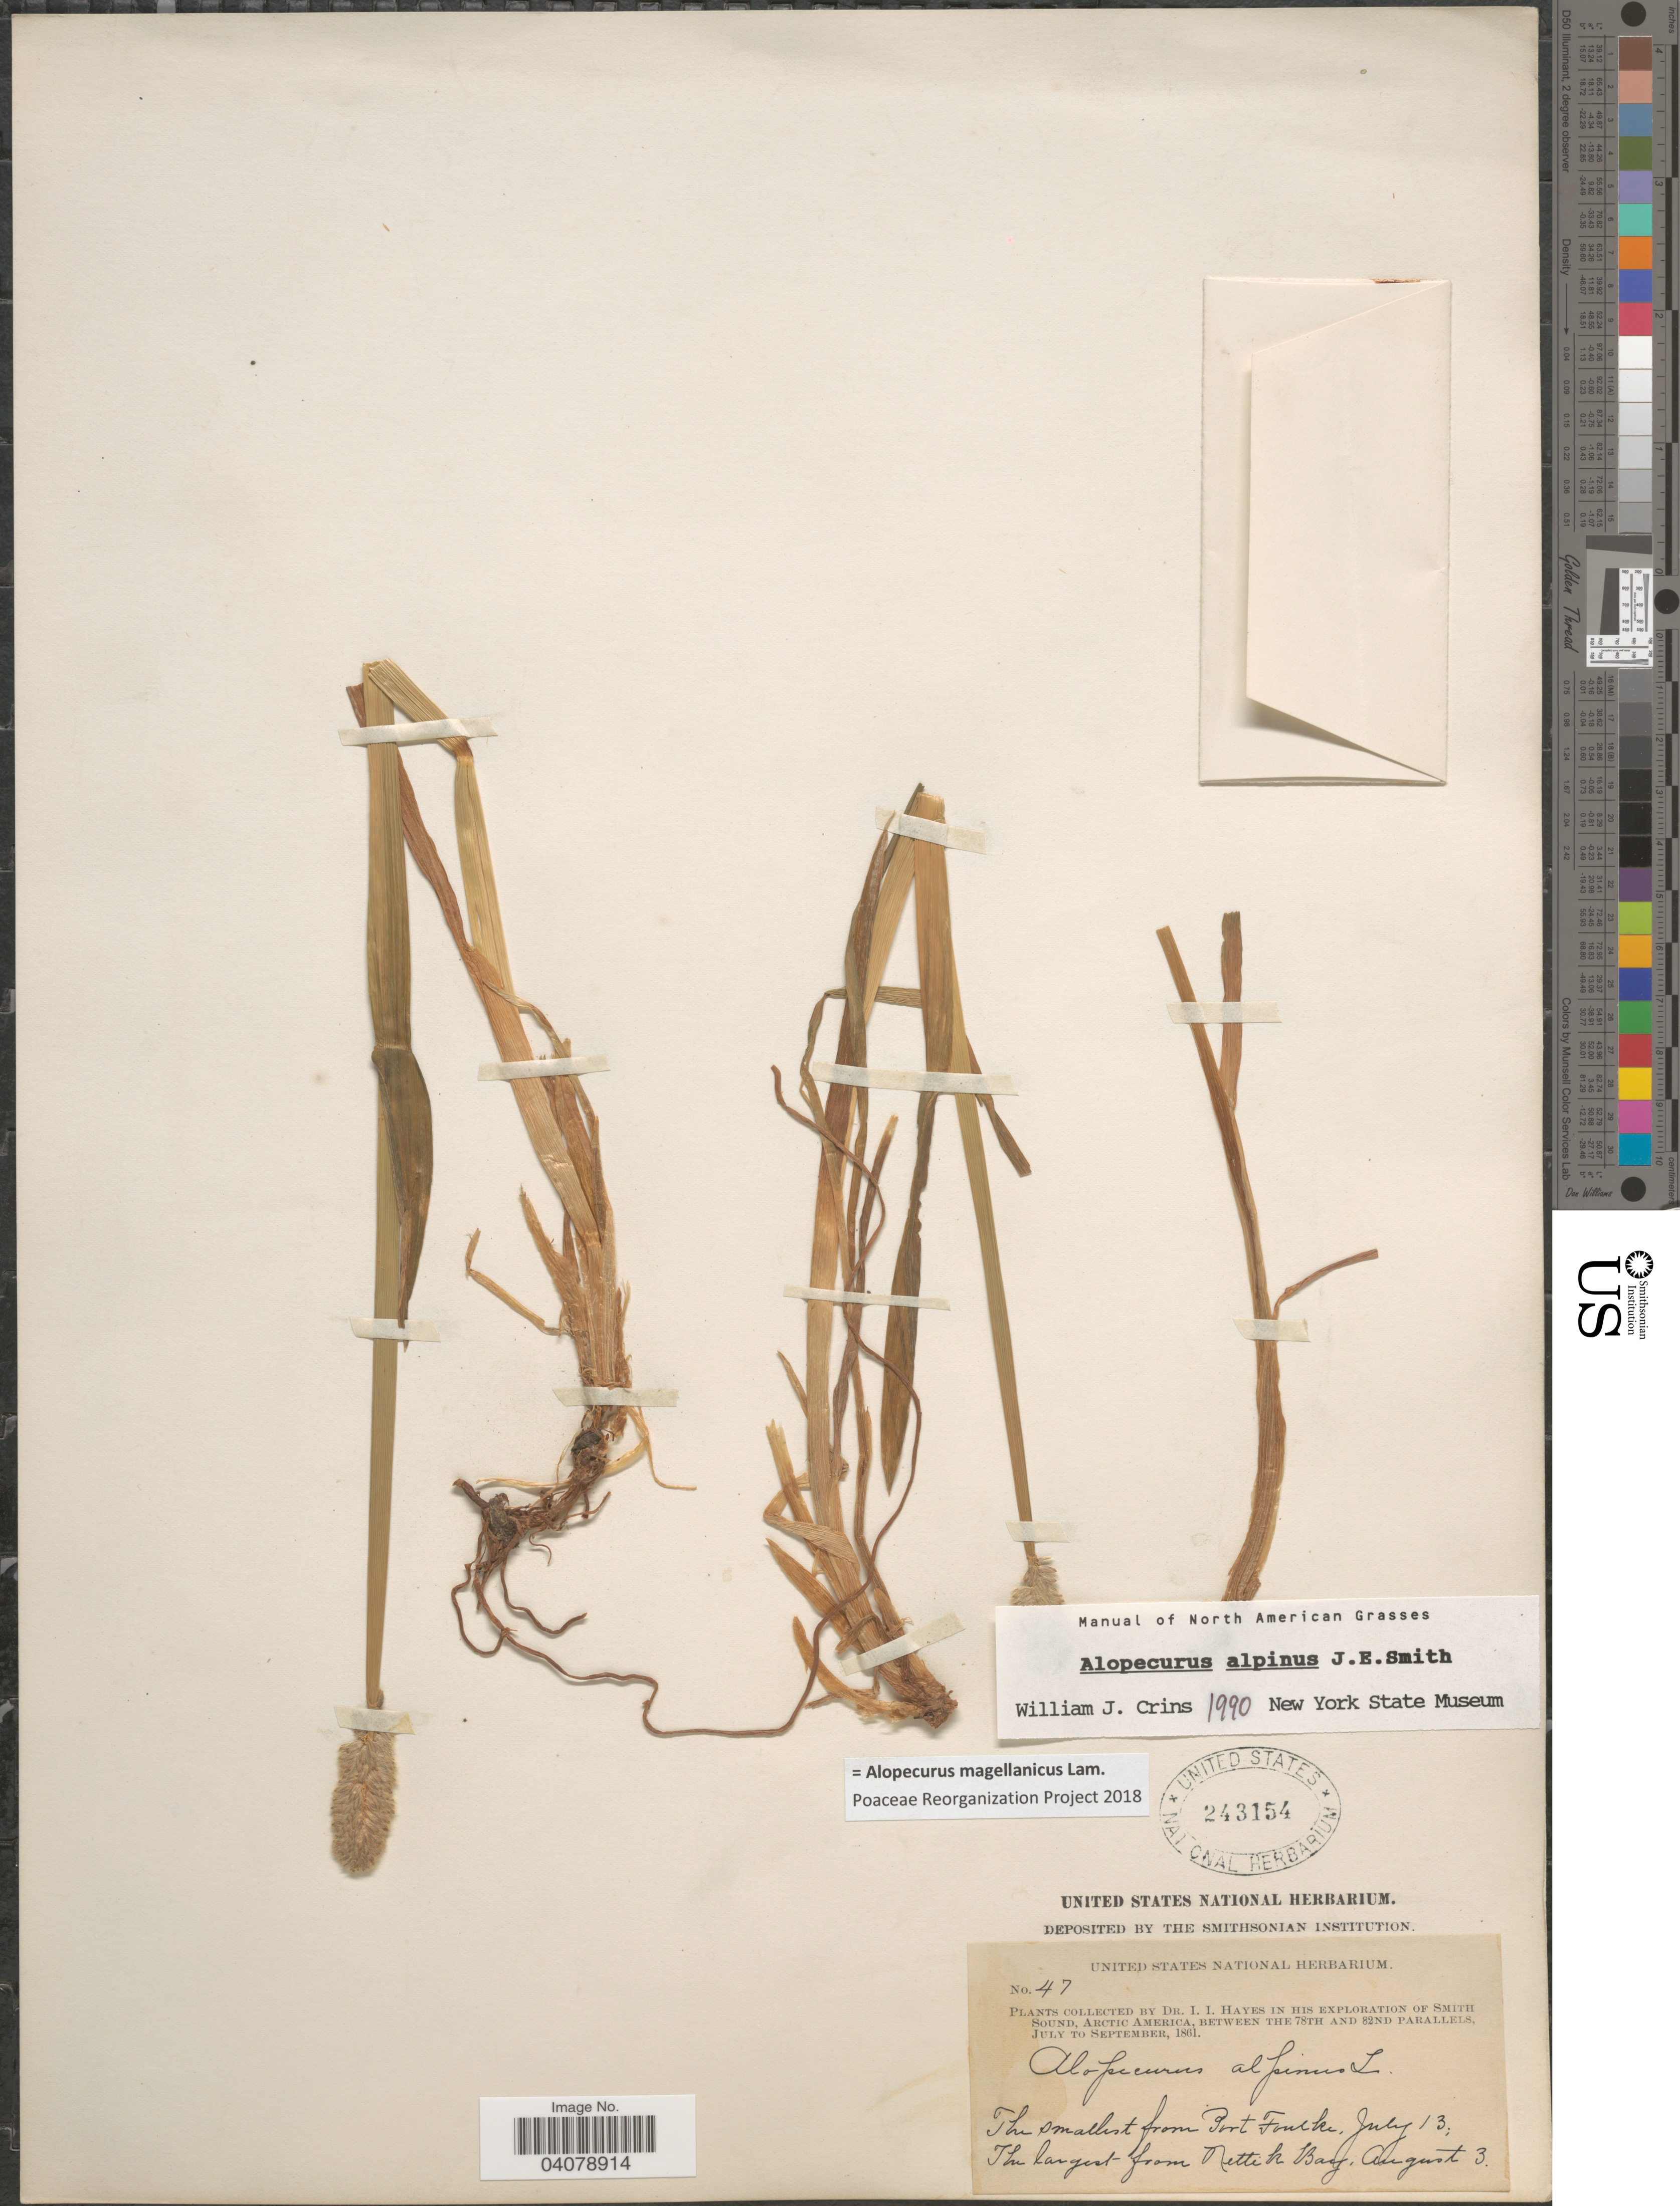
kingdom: Plantae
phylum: Tracheophyta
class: Liliopsida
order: Poales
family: Poaceae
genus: Alopecurus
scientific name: Alopecurus magellanicus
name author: Lam.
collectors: I. I. Hayes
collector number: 47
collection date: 1861-07-13/1861-08-03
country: Canada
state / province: Nunavut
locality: Exploration of Smith Sound, Arctic America, between the 78th and 82nd parallels, July to September, 1861. The smallest from Port Foulke. The largest from Nettik Bay.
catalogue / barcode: US 243154